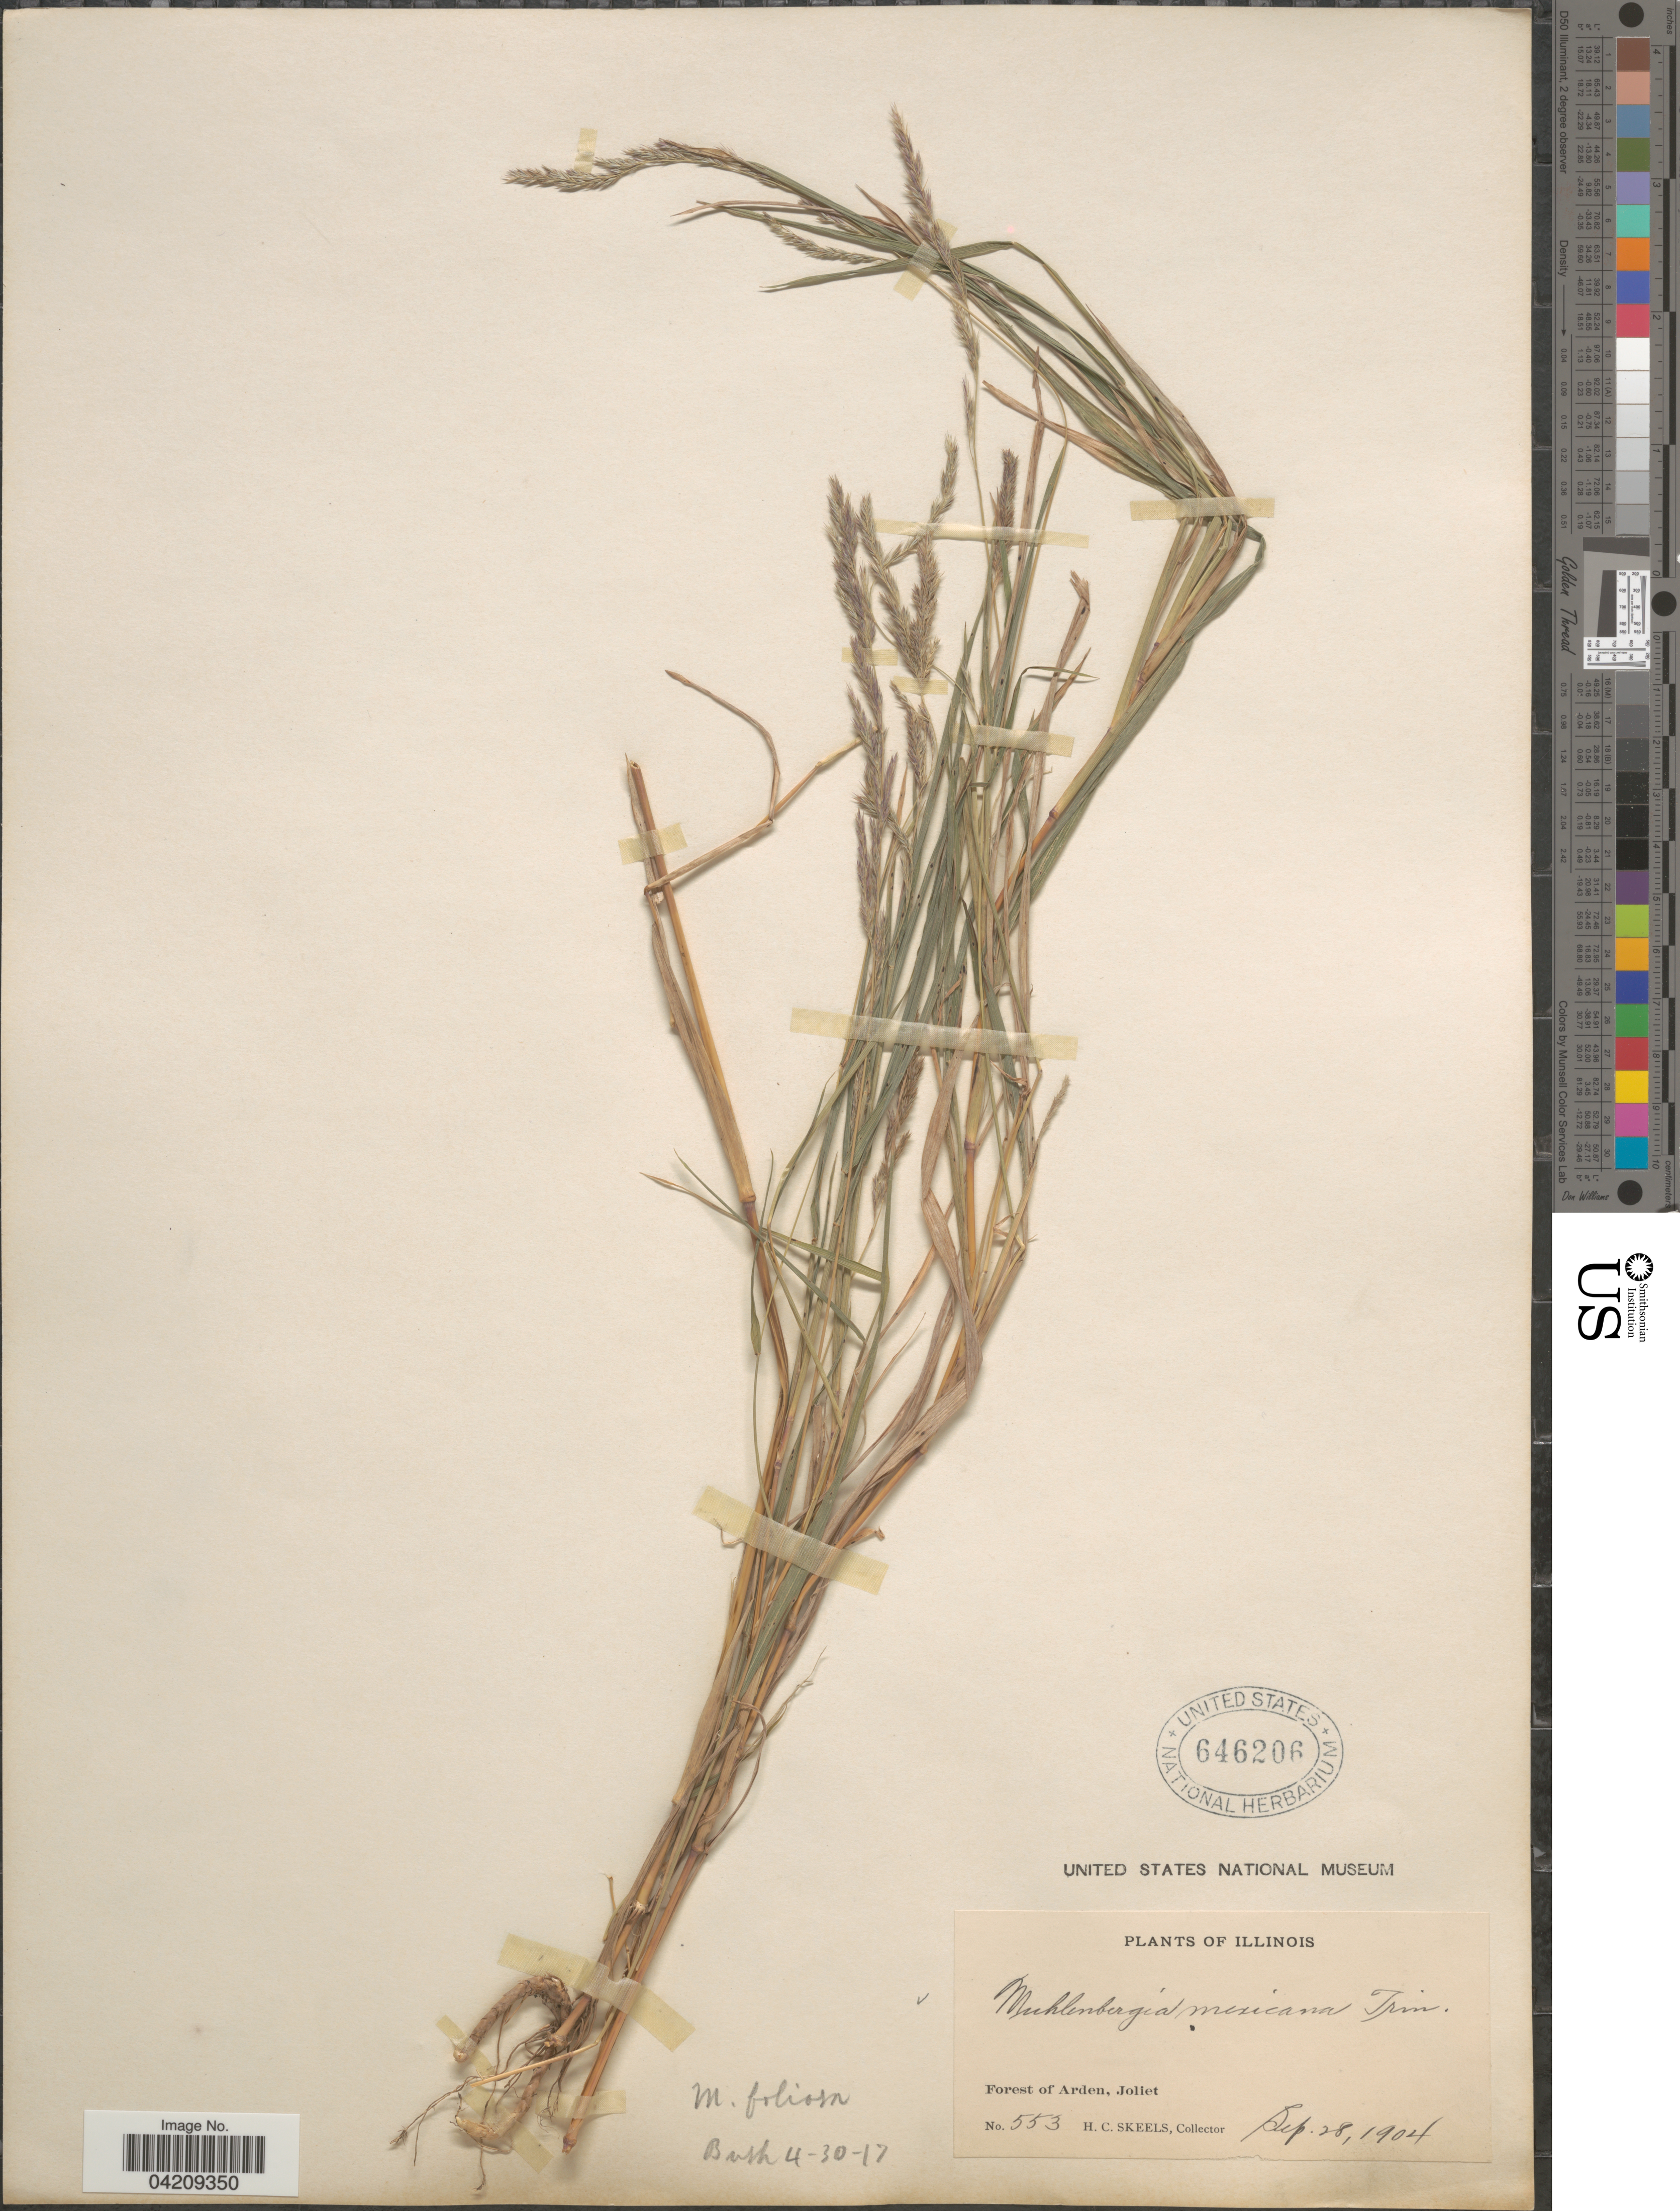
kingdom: Plantae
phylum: Tracheophyta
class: Liliopsida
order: Poales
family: Poaceae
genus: Muhlenbergia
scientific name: Muhlenbergia frondosa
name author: (Poir.) Fernald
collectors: H. Skeels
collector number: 553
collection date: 1904-09-28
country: United States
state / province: Illinois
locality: Forest of Arden, Joliet.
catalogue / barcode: US 646206